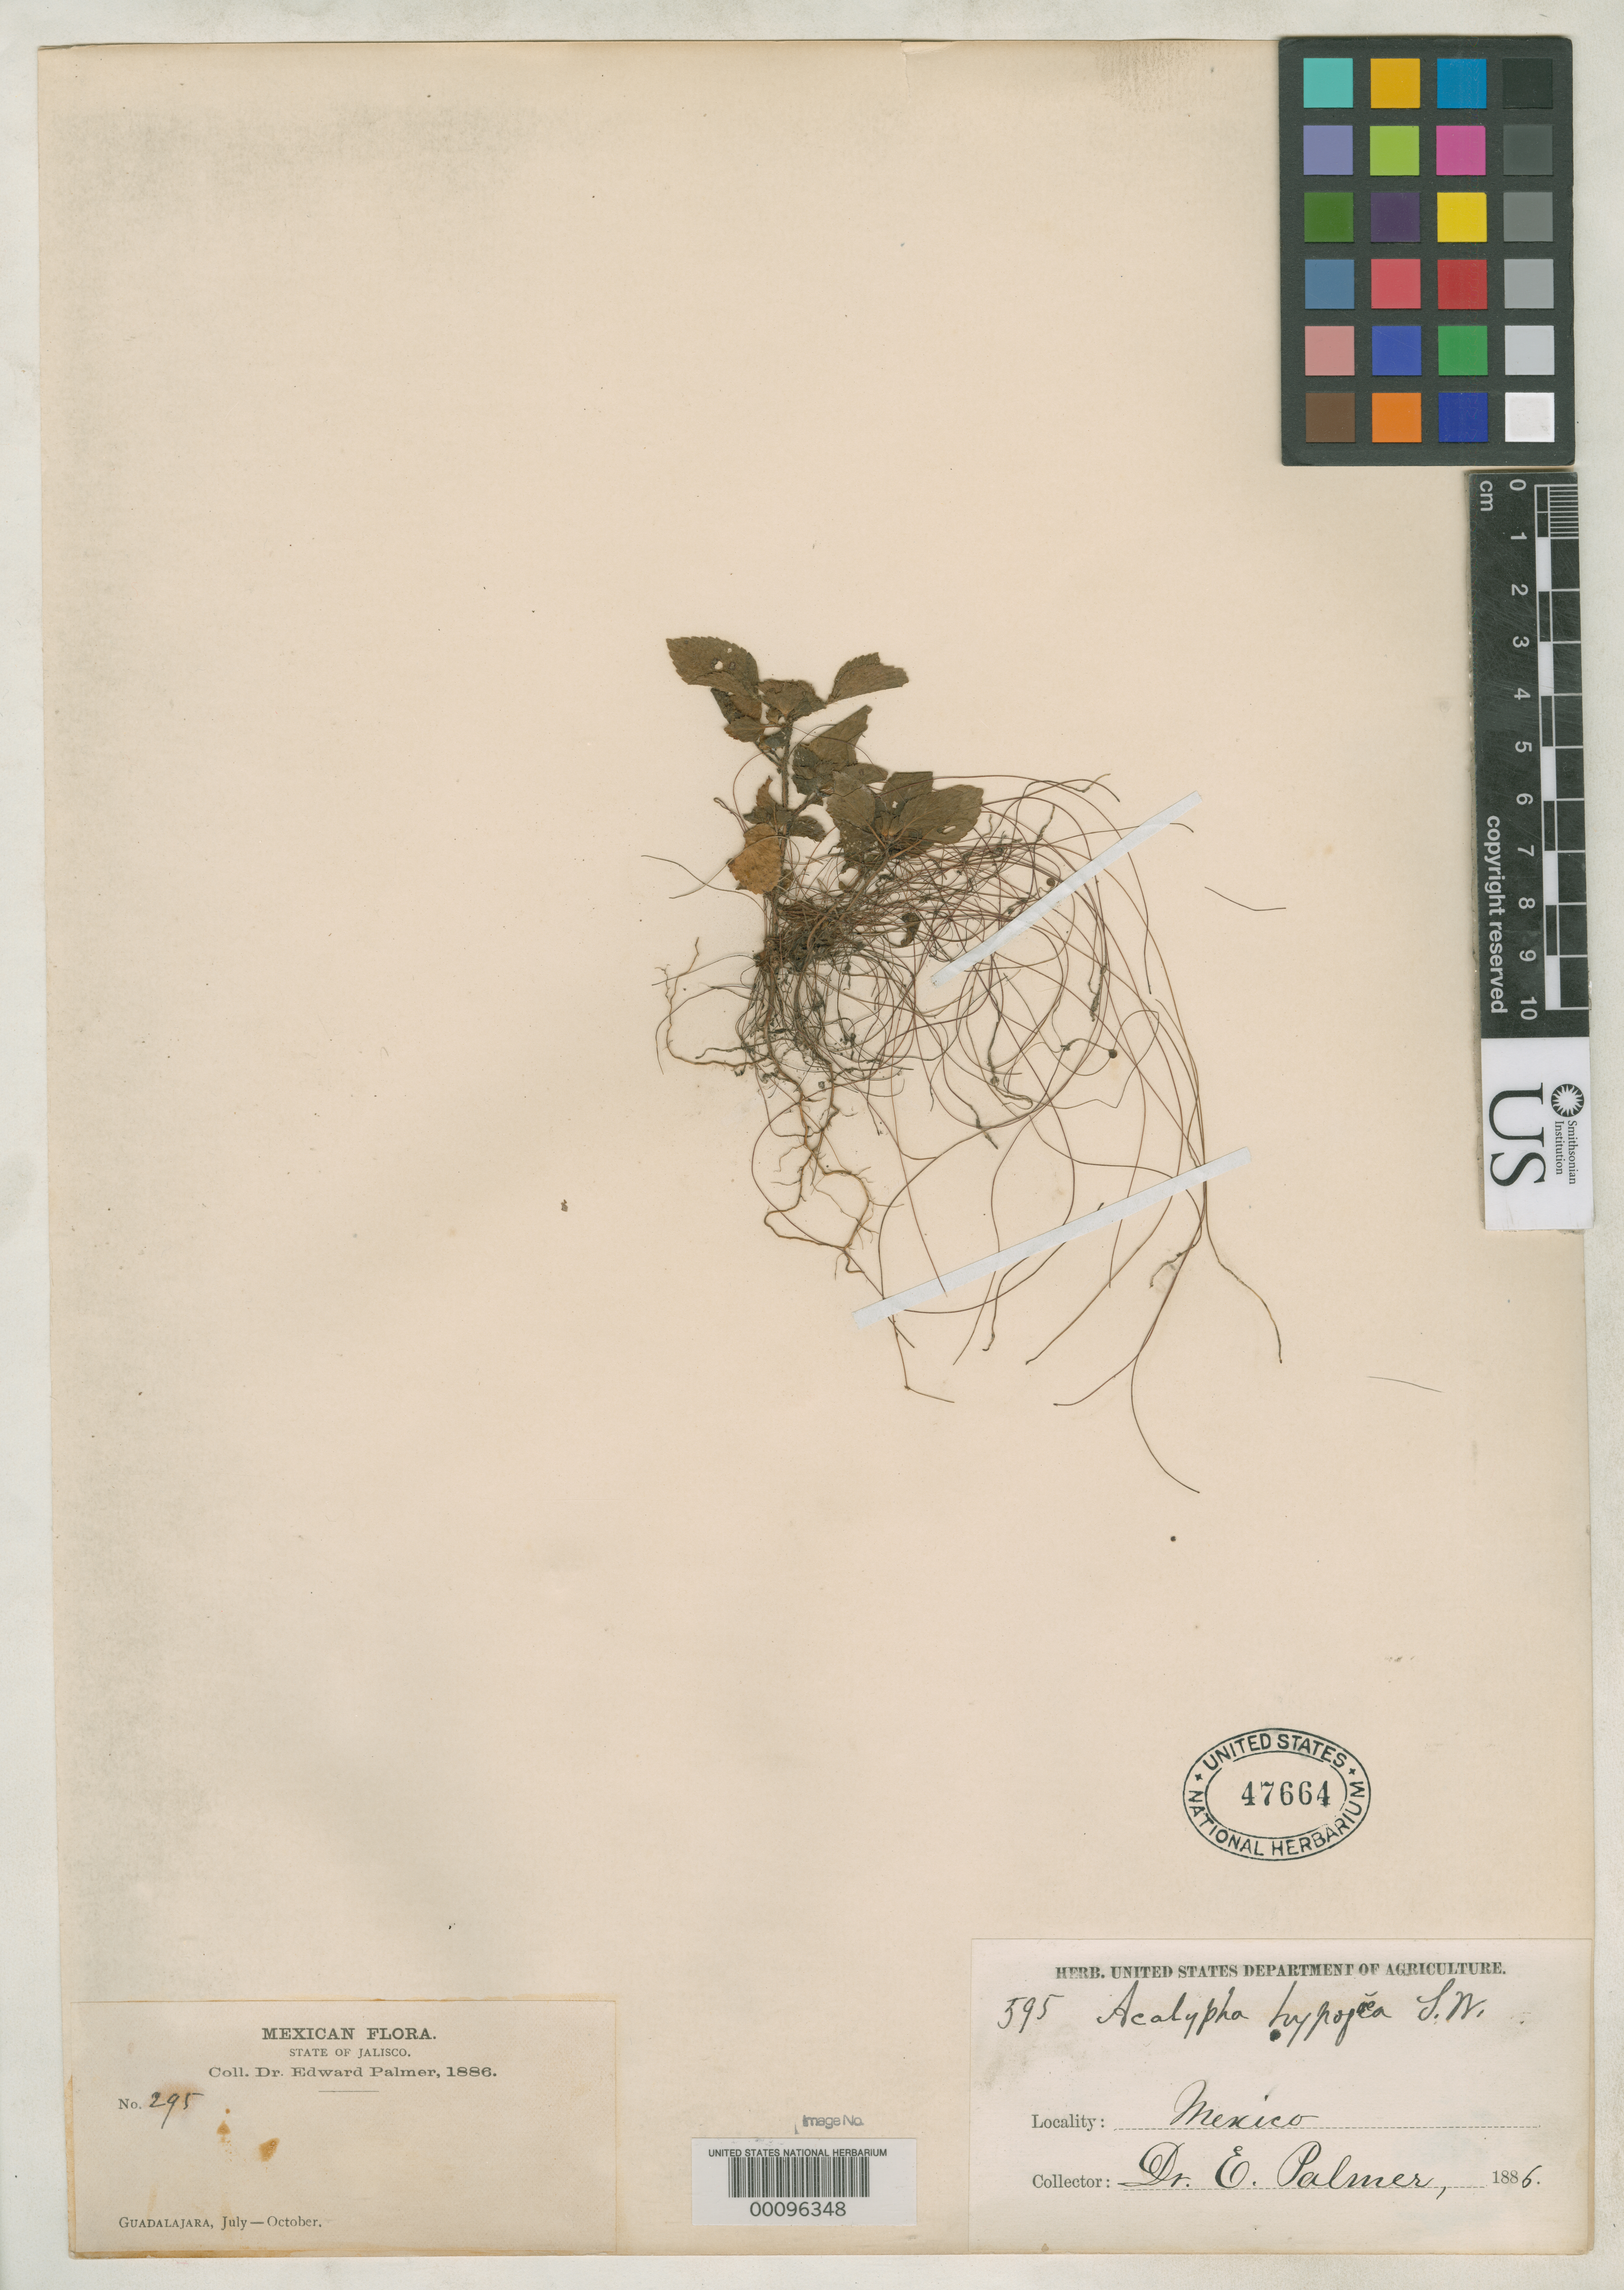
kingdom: Plantae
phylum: Tracheophyta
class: Magnoliopsida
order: Malpighiales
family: Euphorbiaceae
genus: Acalypha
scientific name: Acalypha hypogaea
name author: S. Watson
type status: Type Collection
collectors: E. Palmer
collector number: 595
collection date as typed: Jul 1886 to -- Oct 1886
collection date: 1886-07/1886-10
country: Mexico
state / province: Jalisco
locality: Guadalajara.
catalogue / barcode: US 47664